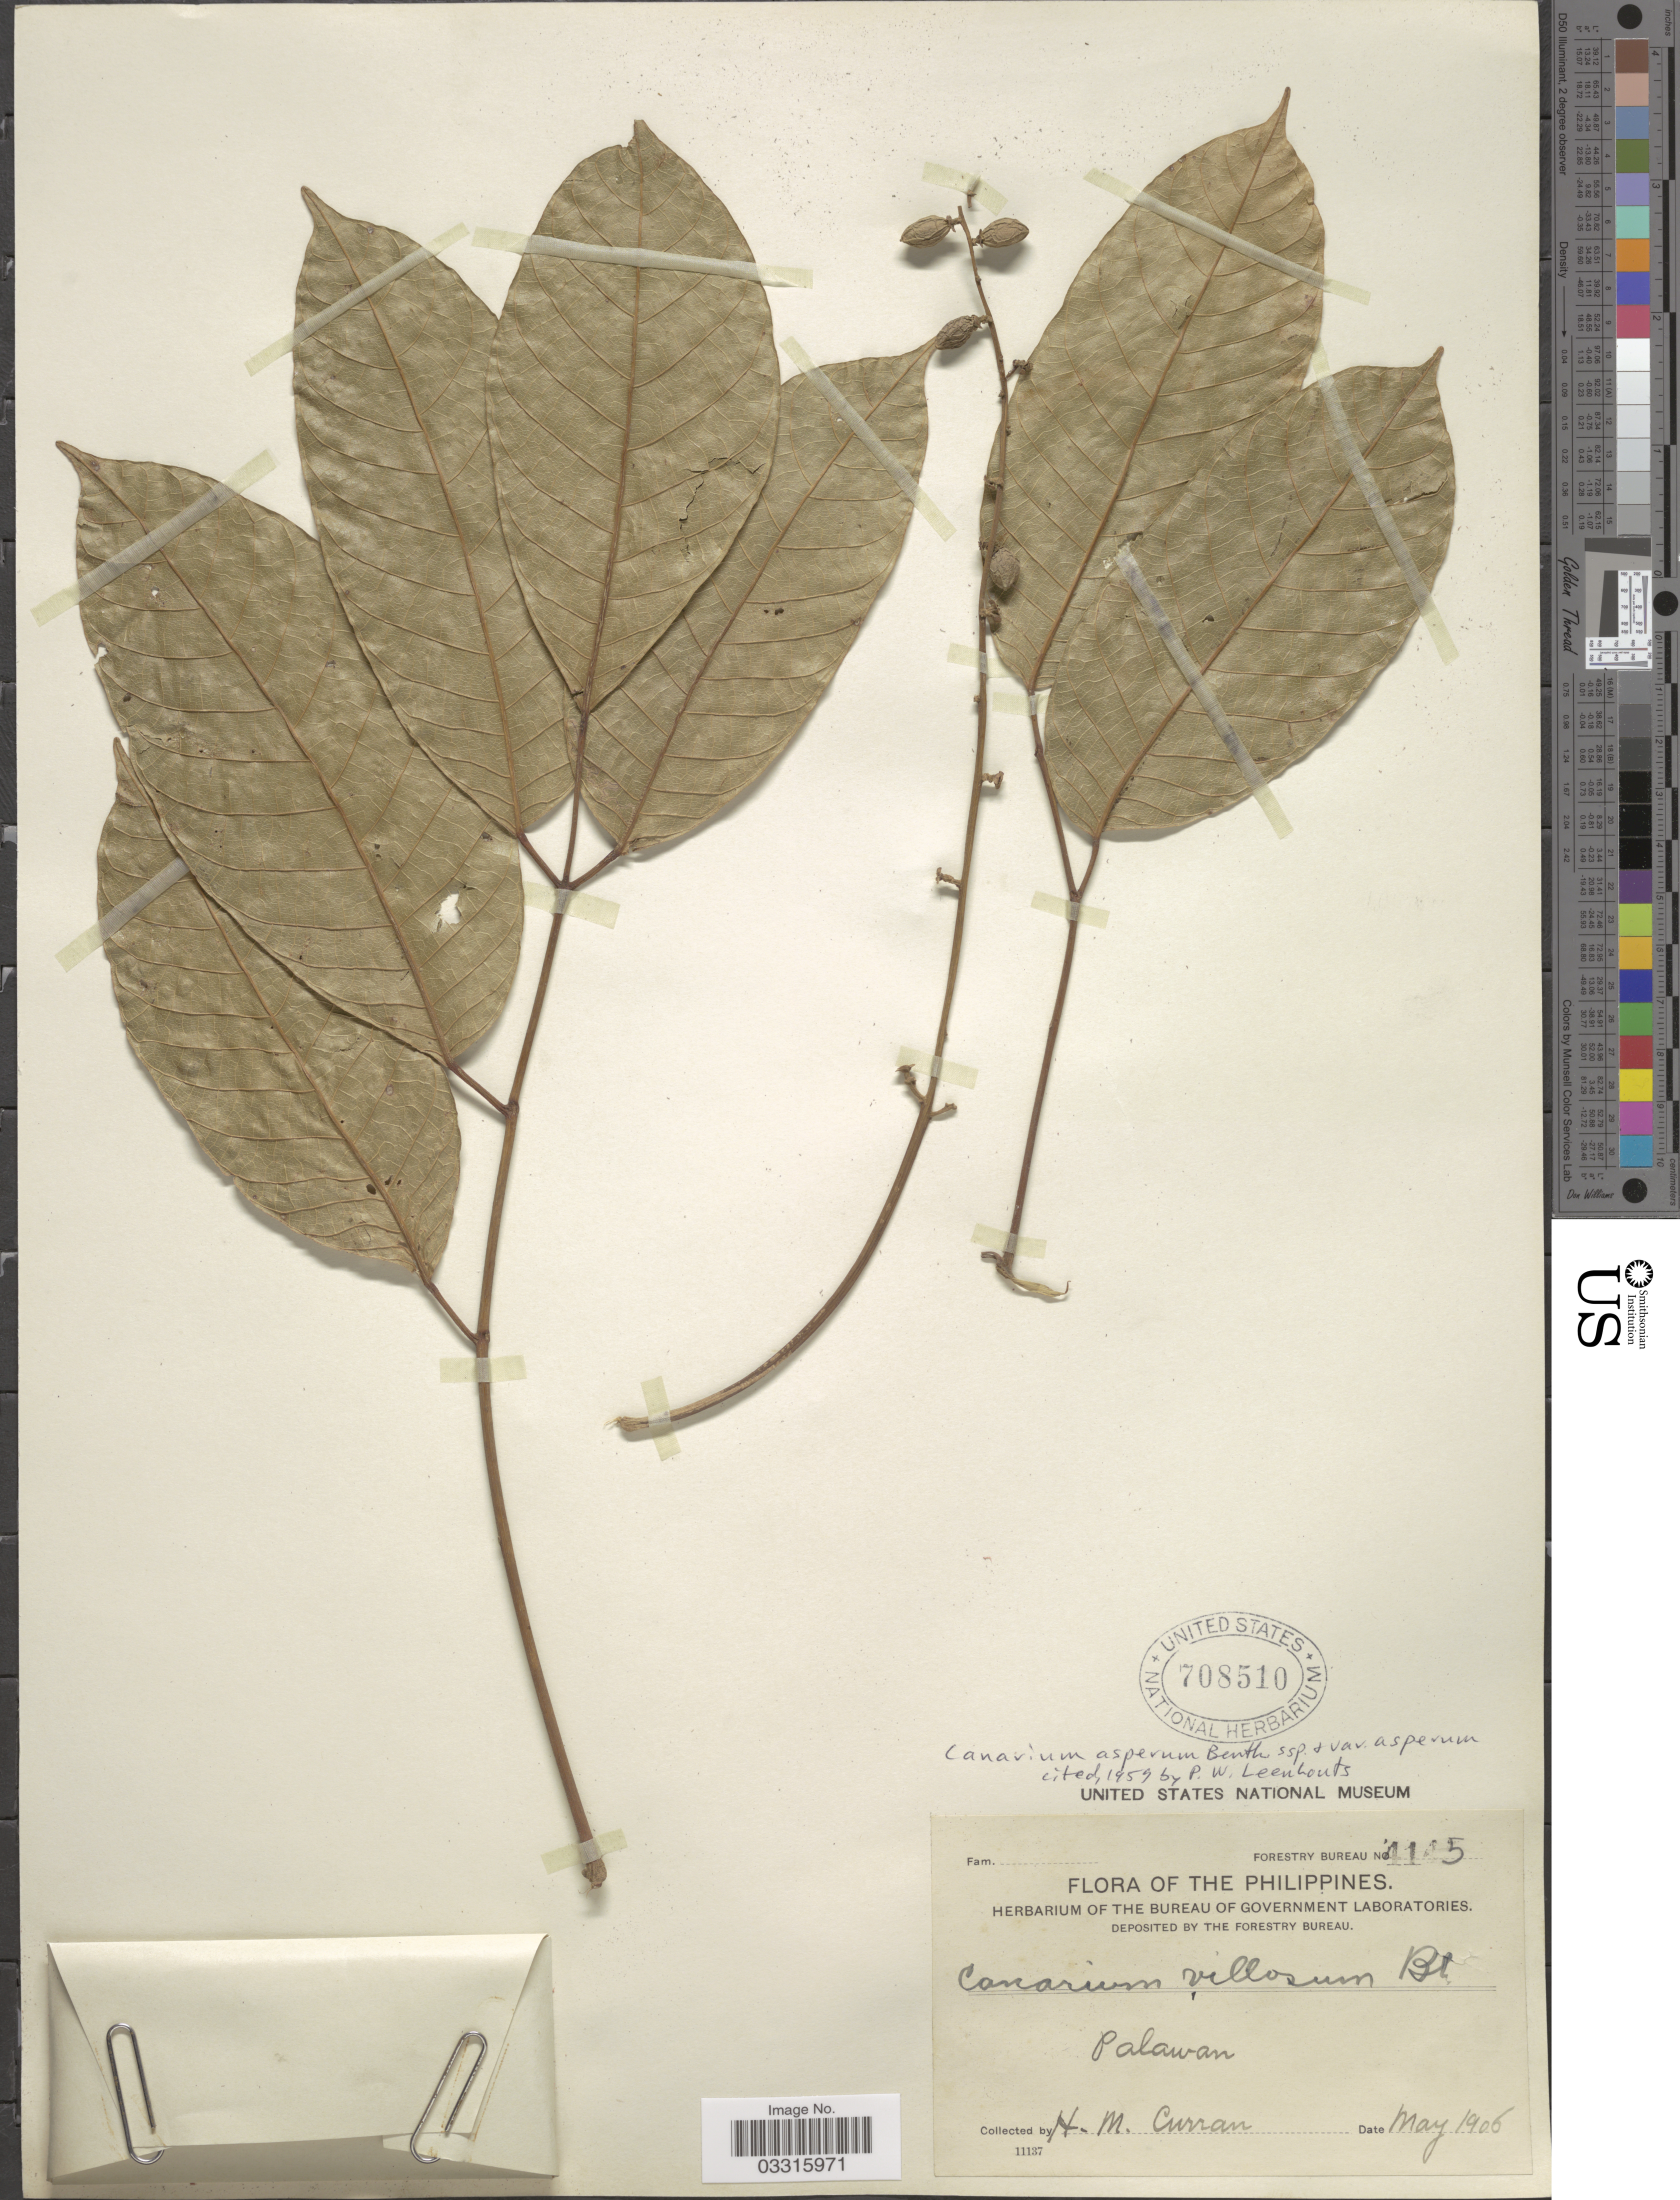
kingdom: Plantae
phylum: Tracheophyta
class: Magnoliopsida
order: Sapindales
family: Burseraceae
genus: Canarium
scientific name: Canarium asperum subsp. asperum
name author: Benth.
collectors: H. M. Curran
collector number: Forestry Bureau 4145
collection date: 1906-05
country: Philippines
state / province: Mimaropa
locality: Palawan.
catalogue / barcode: US 708510